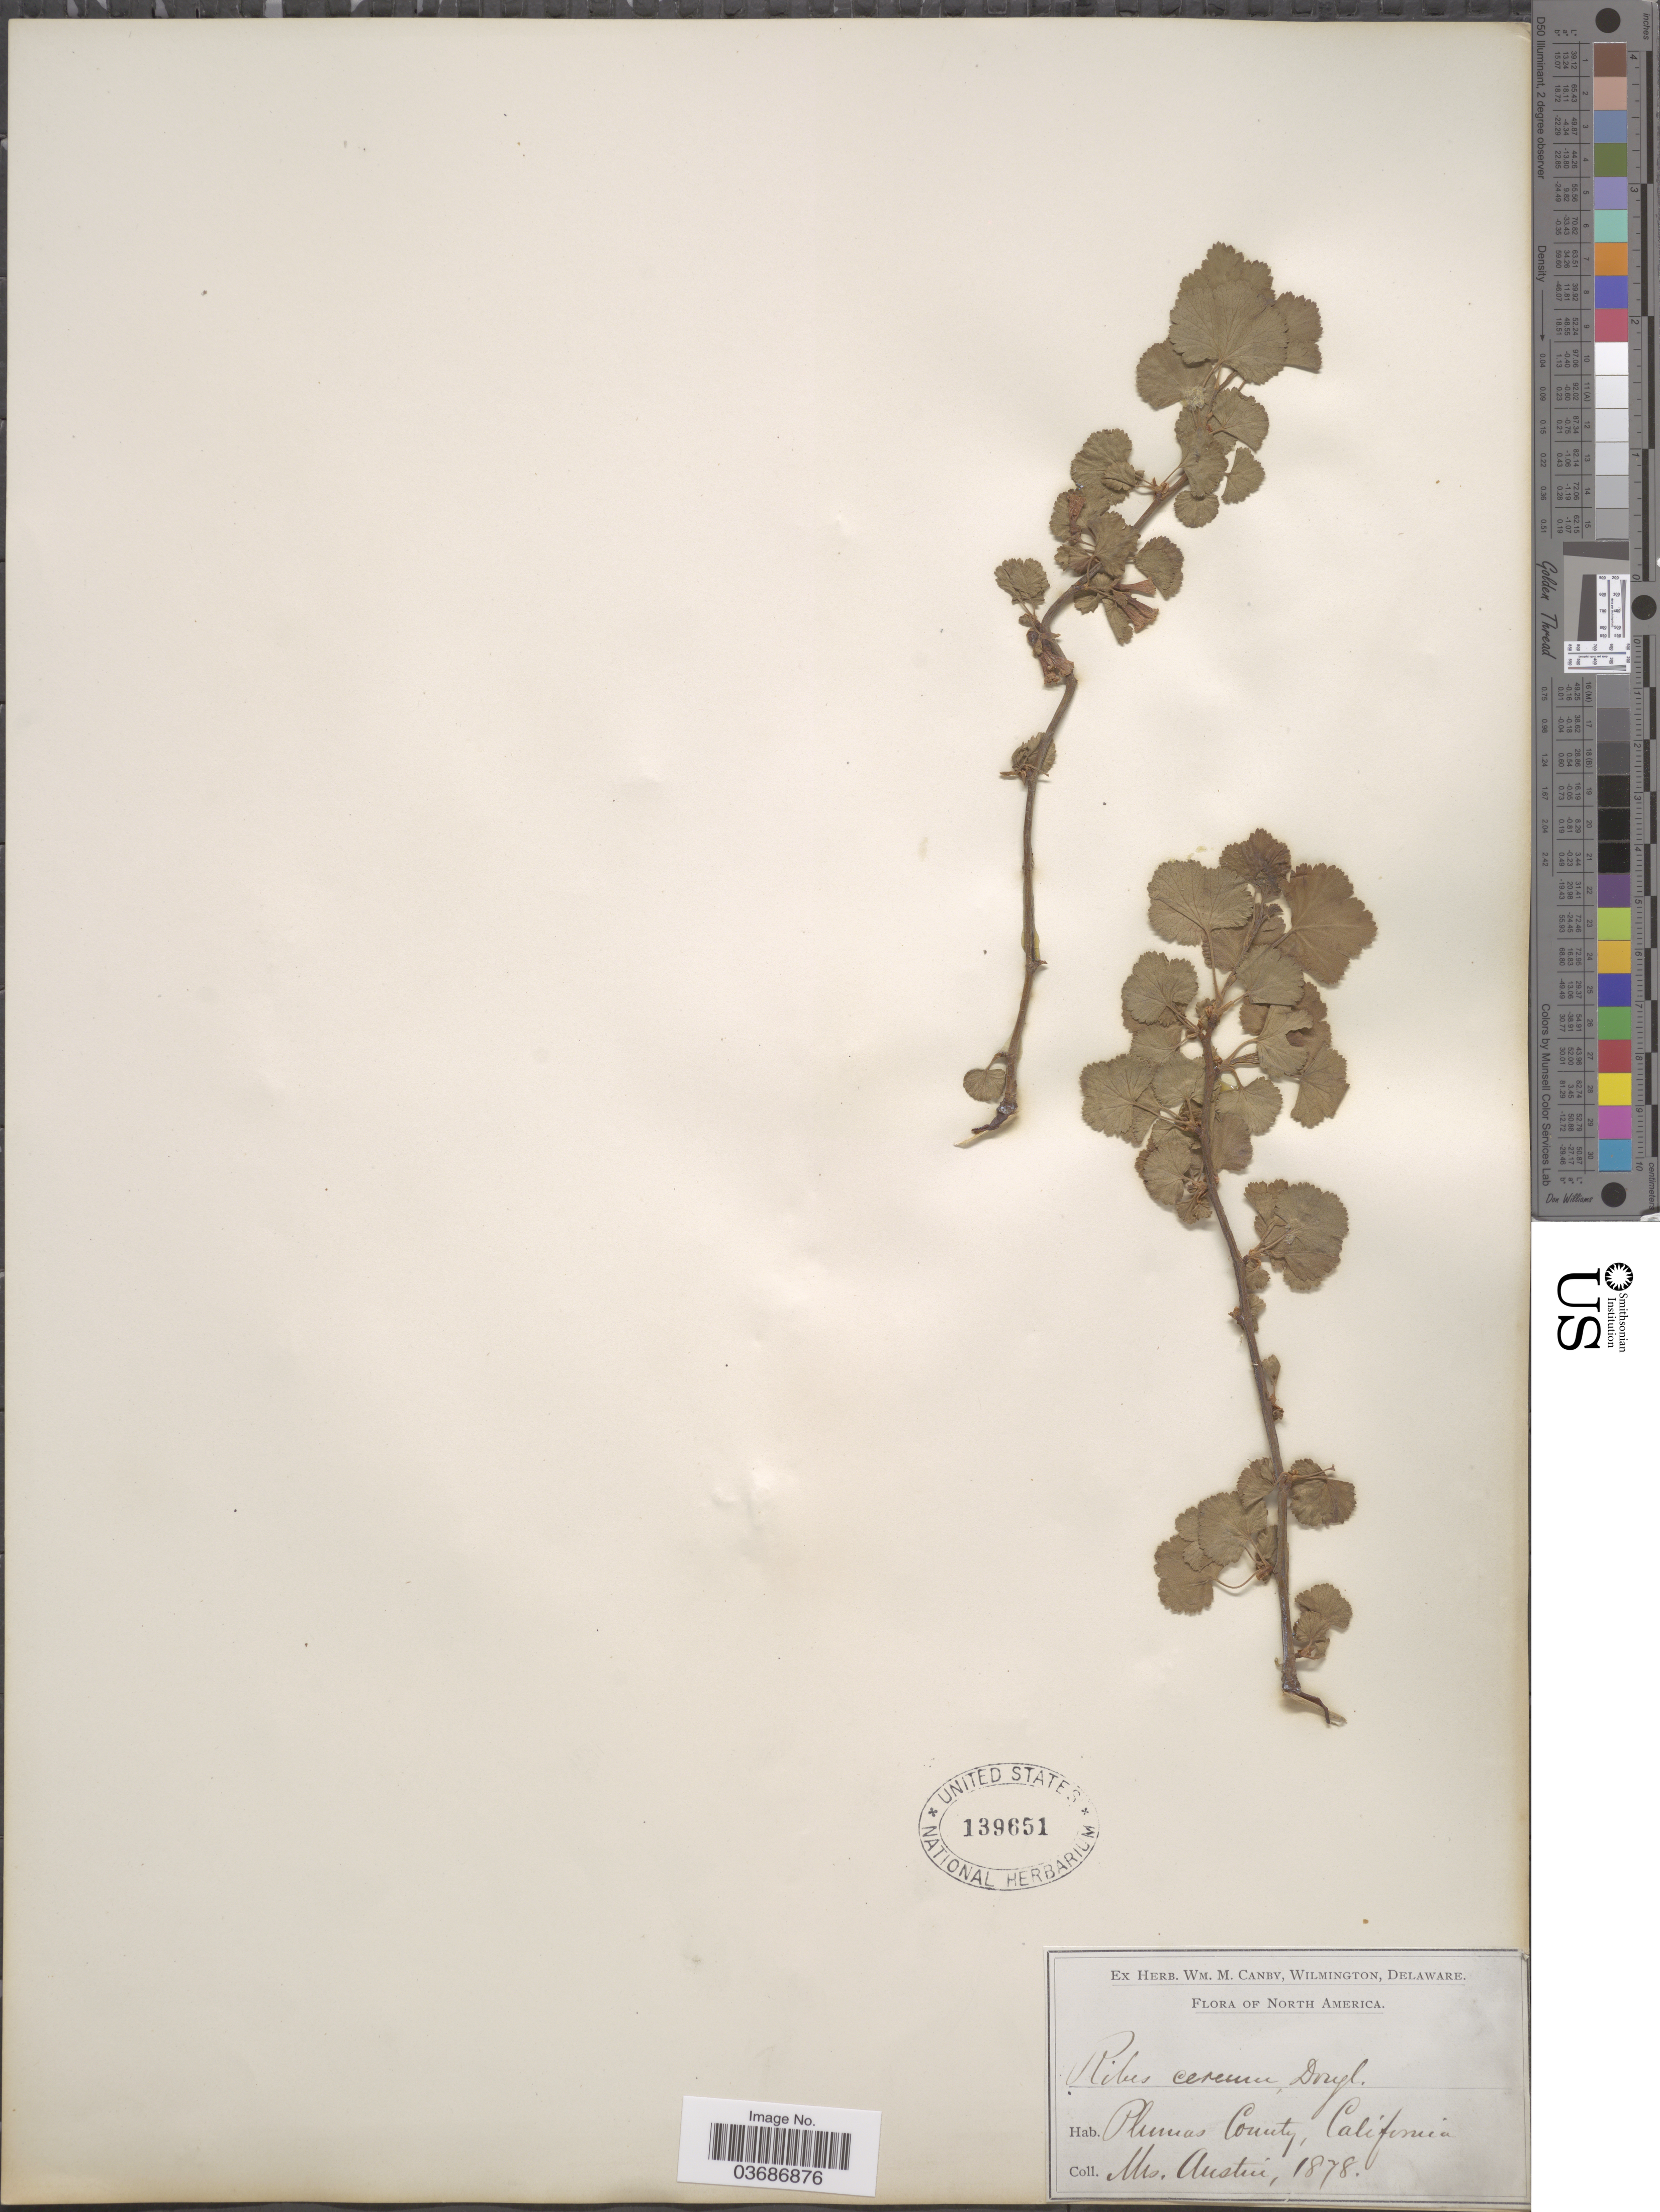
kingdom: Plantae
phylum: Tracheophyta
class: Magnoliopsida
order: Saxifragales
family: Grossulariaceae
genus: Ribes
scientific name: Ribes cereum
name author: Douglas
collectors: Austin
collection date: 1878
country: United States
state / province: California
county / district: Plumas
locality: Plumas County.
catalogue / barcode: US 139651